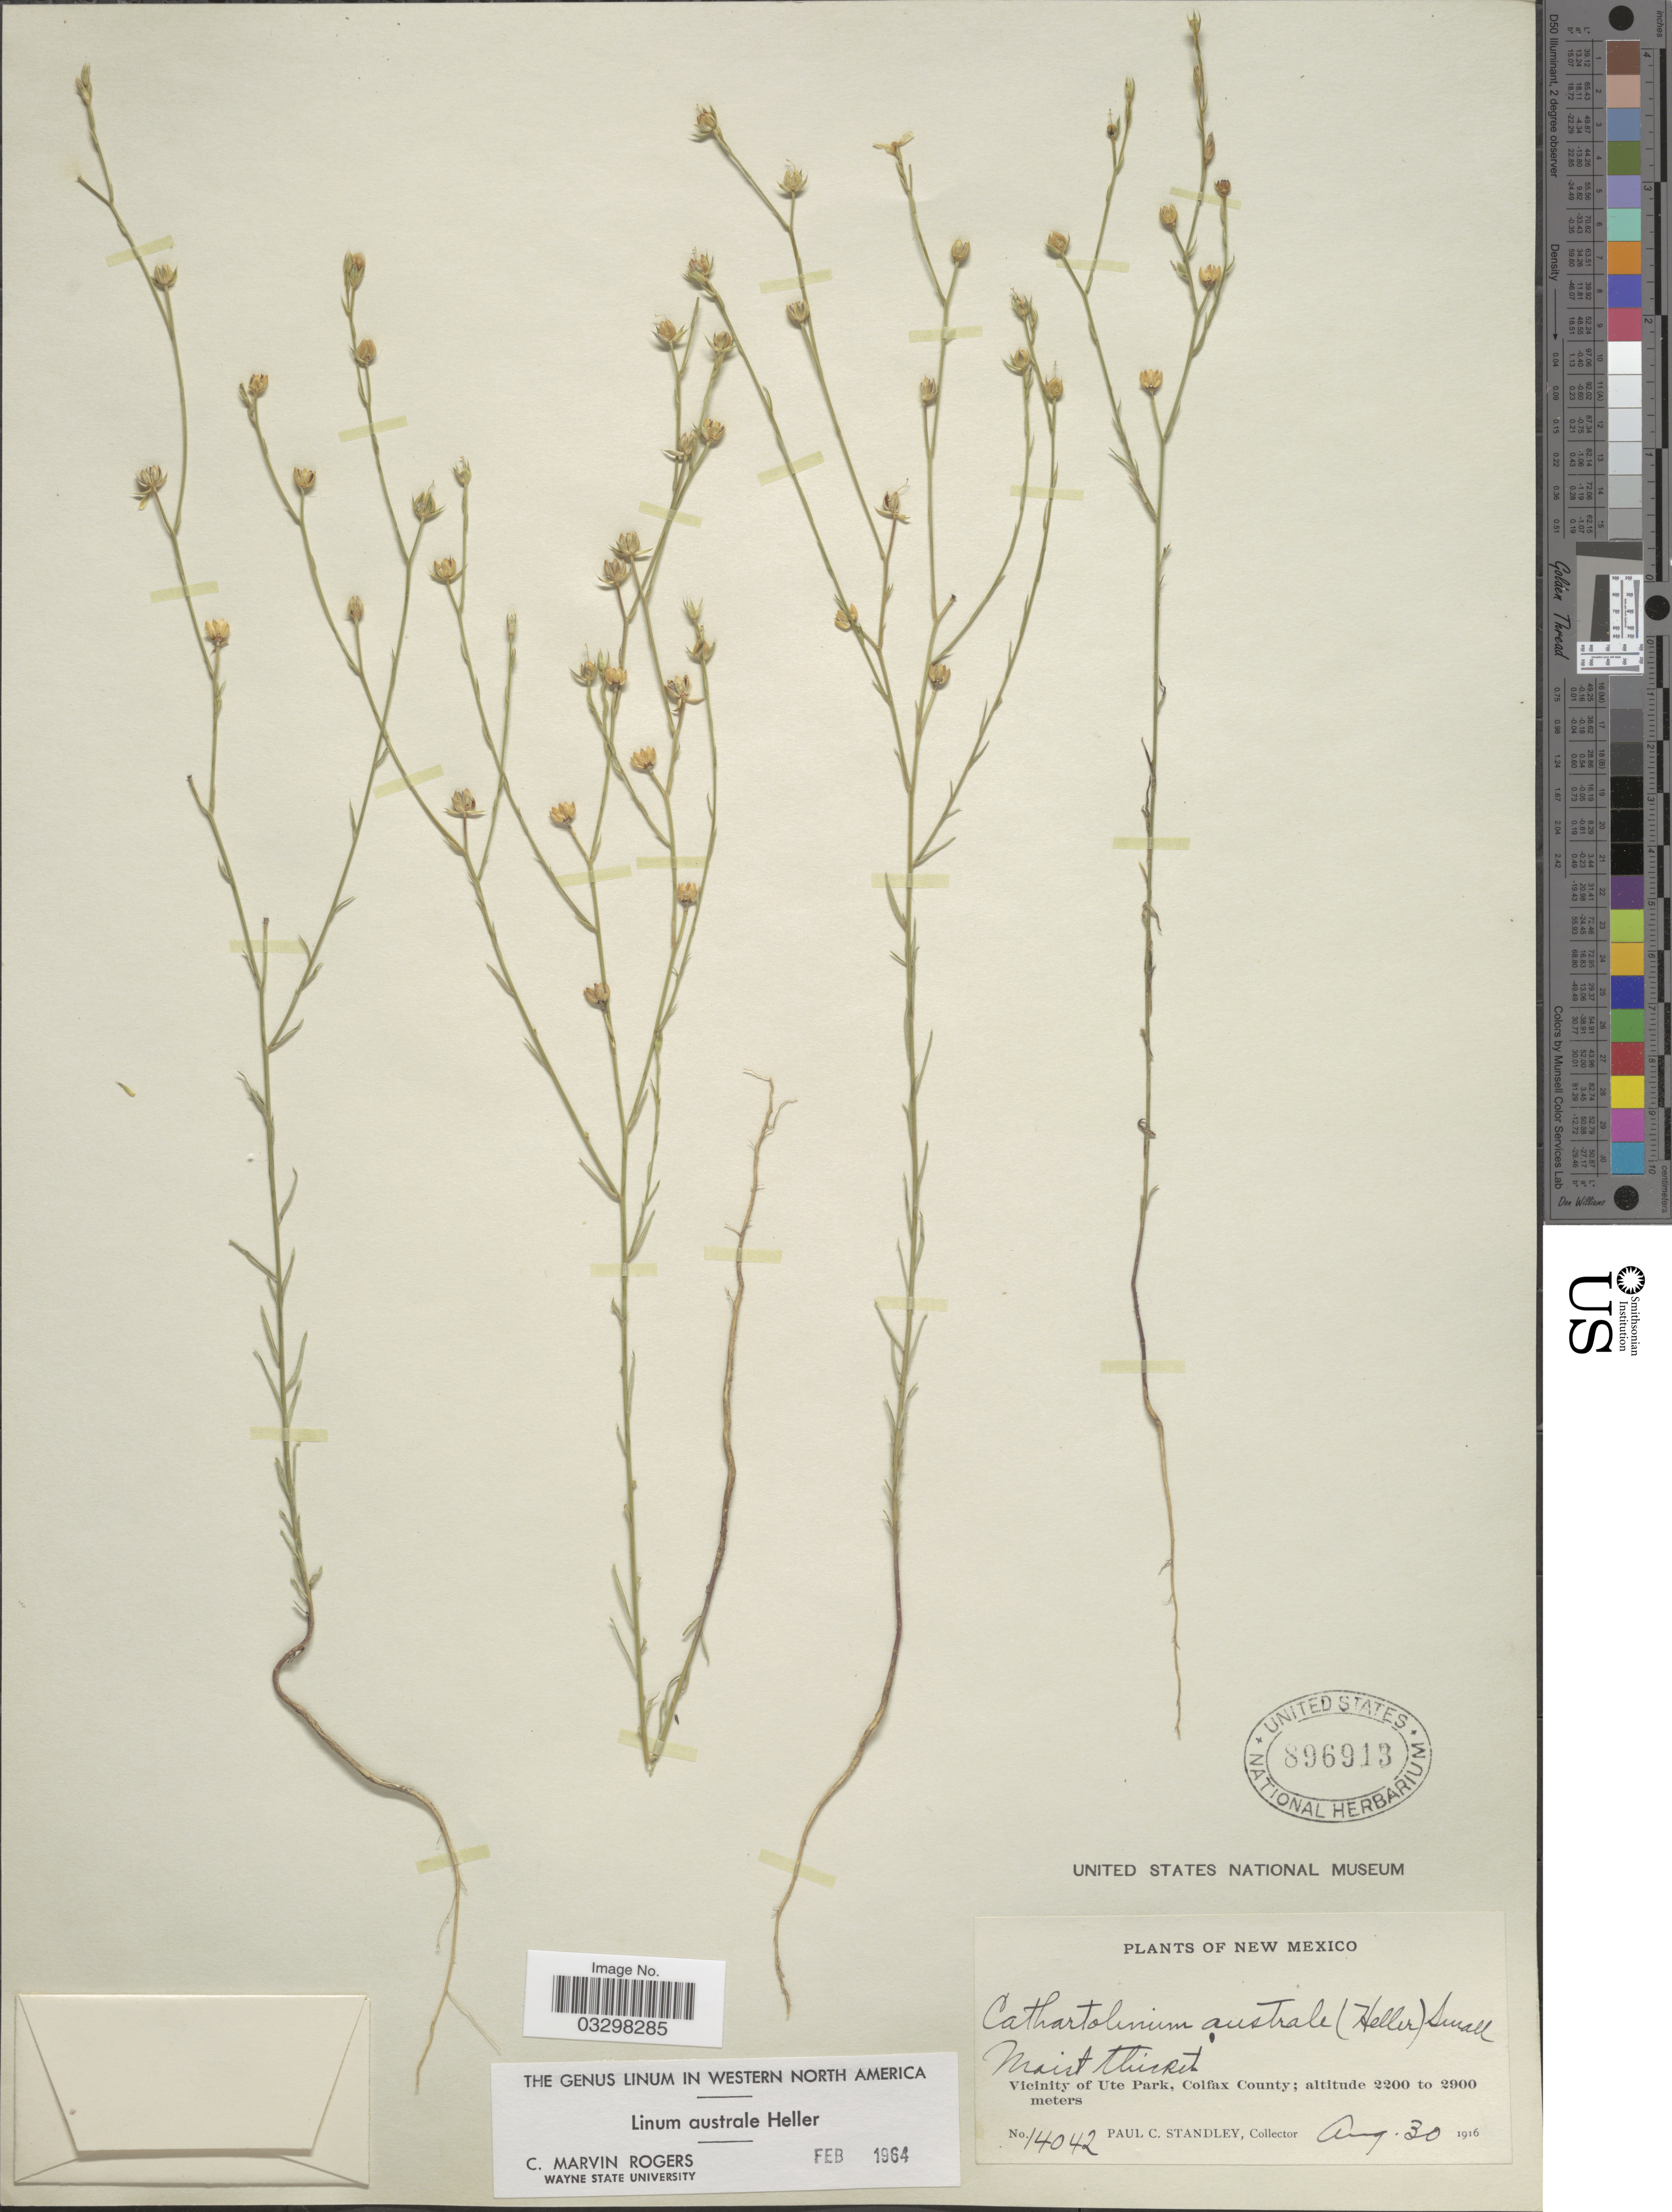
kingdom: Plantae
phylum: Tracheophyta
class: Magnoliopsida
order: Malpighiales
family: Linaceae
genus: Linum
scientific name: Linum australe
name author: A. Heller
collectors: P. C. Standley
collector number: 14042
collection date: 1916-08-30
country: United States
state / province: New Mexico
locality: Vicinity of Ute Park, Colfax County.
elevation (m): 2200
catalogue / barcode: US 896913